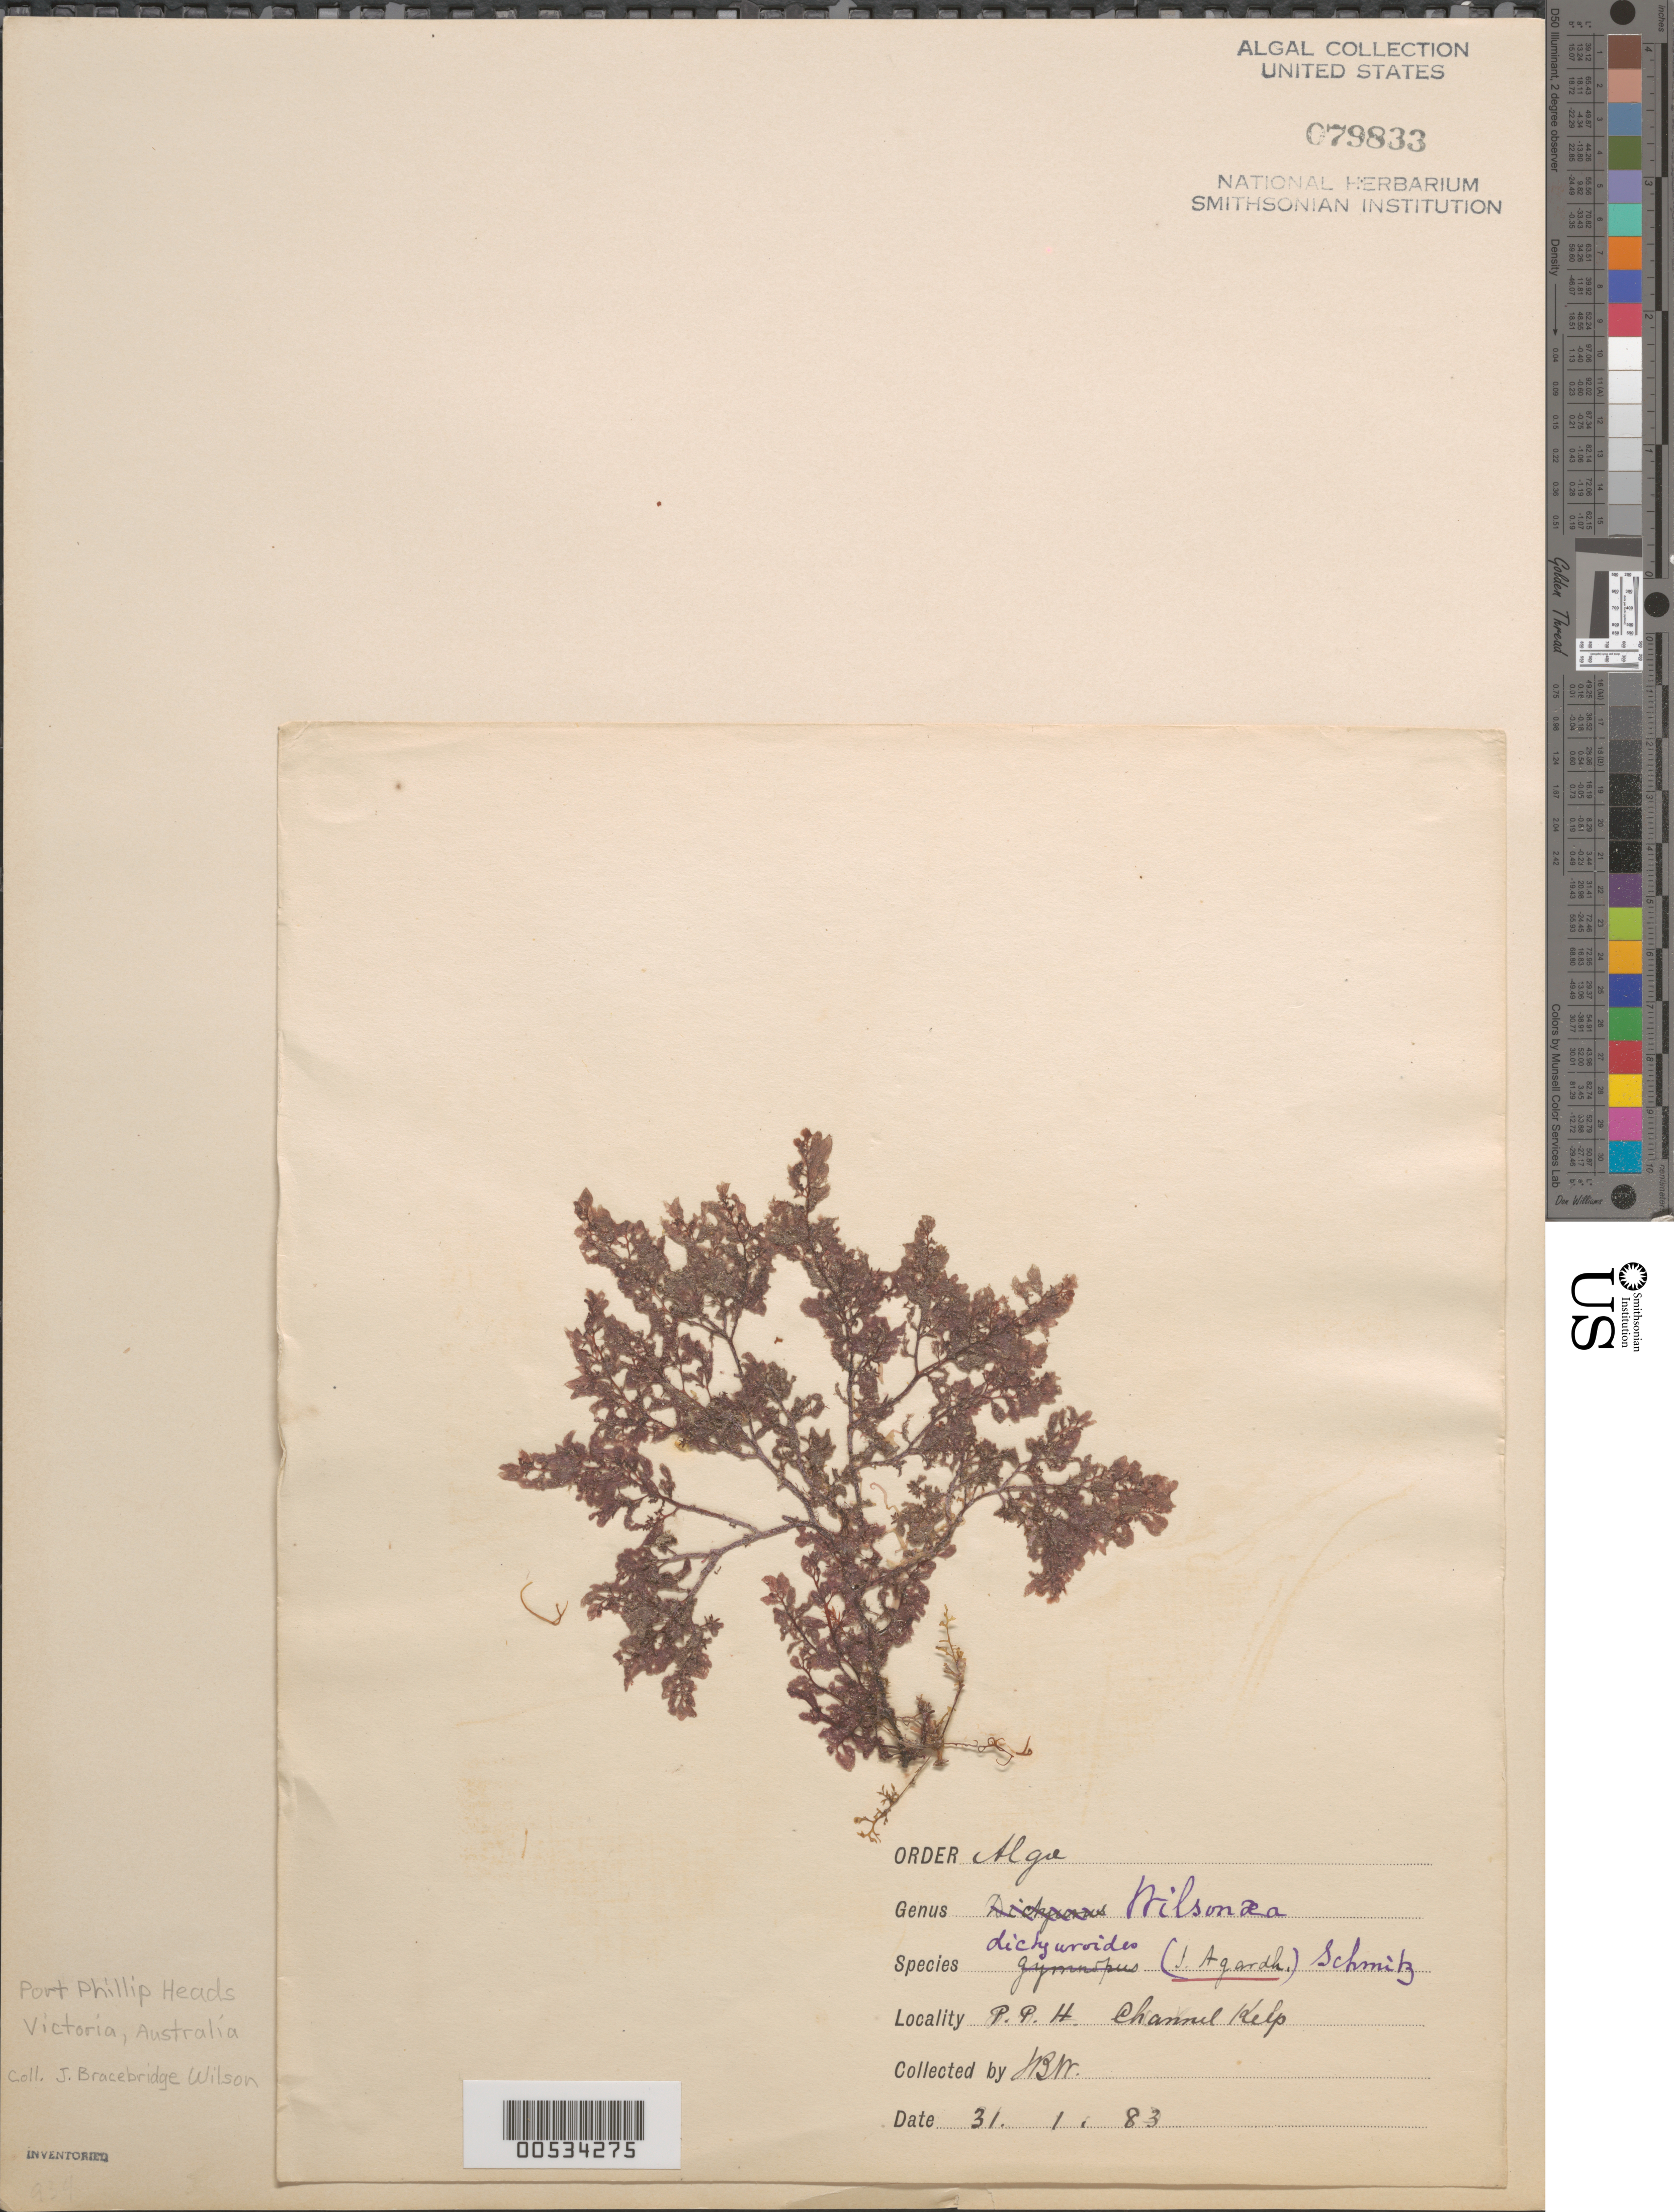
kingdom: Plantae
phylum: Rhodophyta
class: Florideophyceae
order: Ceramiales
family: Rhodomelaceae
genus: Wilsonaea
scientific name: Wilsonaea dictyuroides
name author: (J. Agardh) F. Schmitz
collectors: J. B. Wilson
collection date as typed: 31 Jan 1883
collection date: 1883-01-31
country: Australia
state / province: Victoria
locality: Port Phillip Heads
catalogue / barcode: US 79833